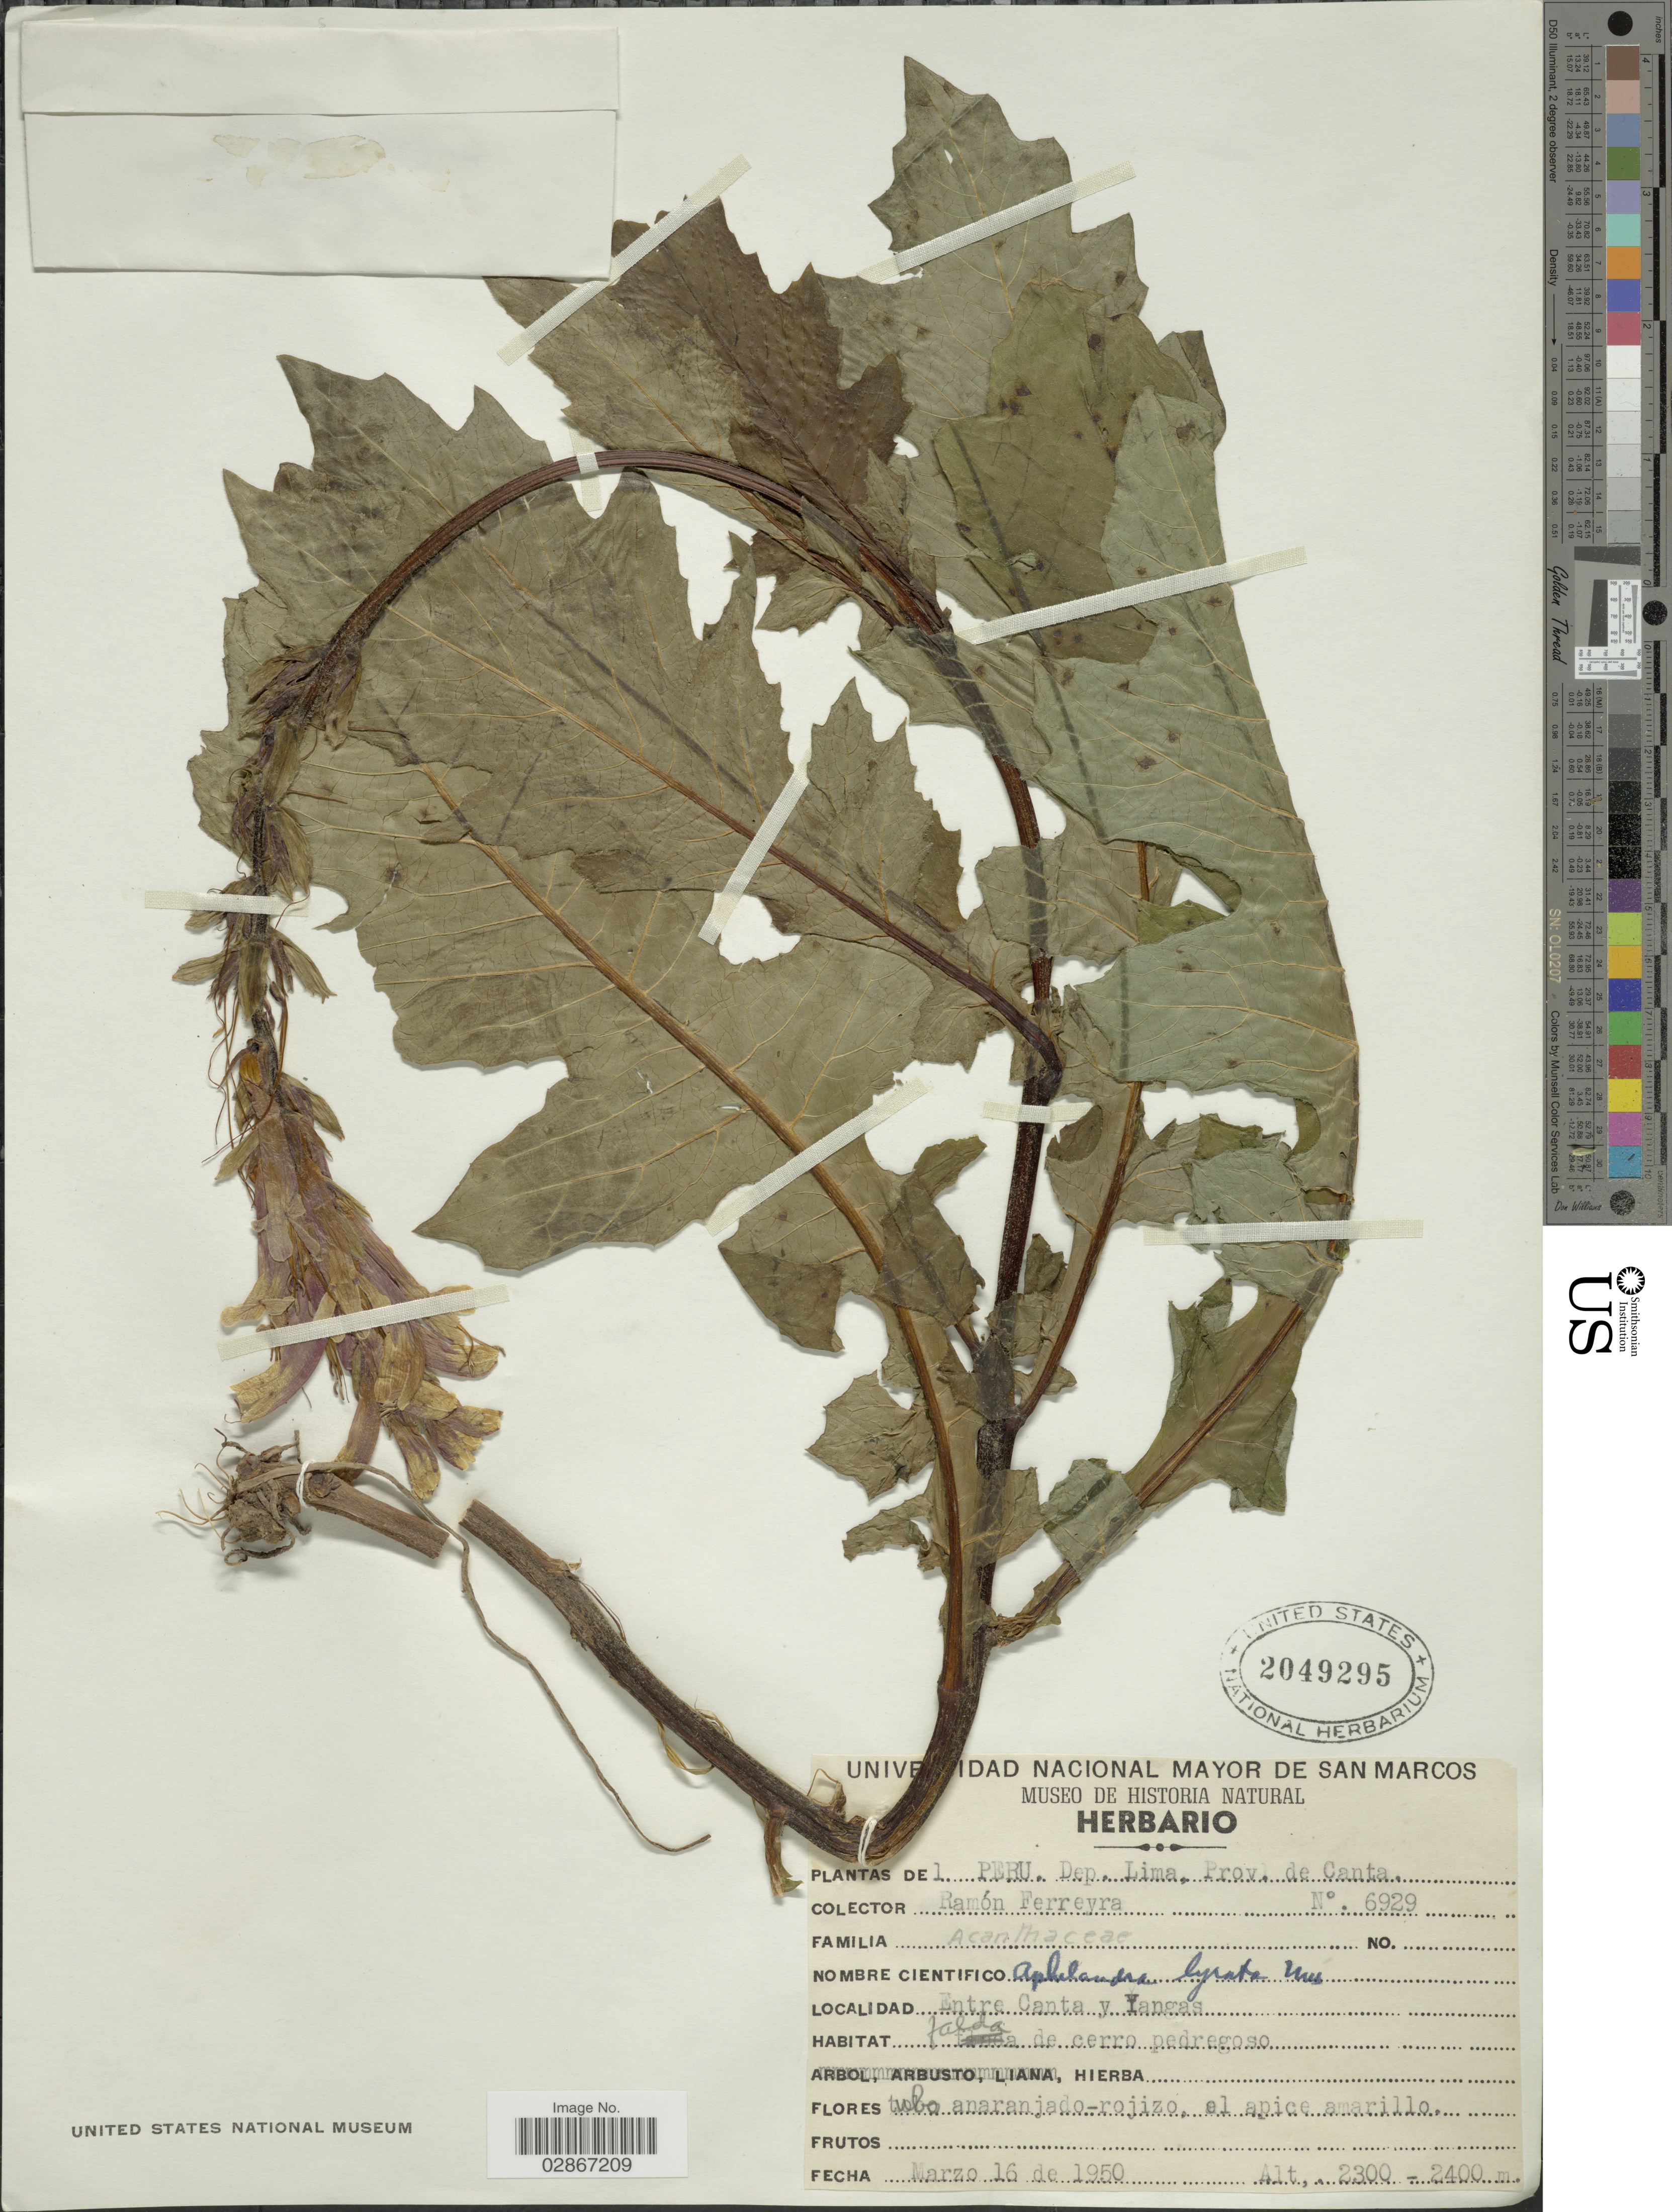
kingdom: Plantae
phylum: Tracheophyta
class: Magnoliopsida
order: Lamiales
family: Acanthaceae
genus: Aphelandra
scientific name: Aphelandra lyrata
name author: Nees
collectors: R. A. Ferreyra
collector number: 6929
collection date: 1950-03-16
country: Peru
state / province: Lima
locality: Dep. Lima, Prov. de Canta. Entre Canta y Yangas.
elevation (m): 2300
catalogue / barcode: US 2049295